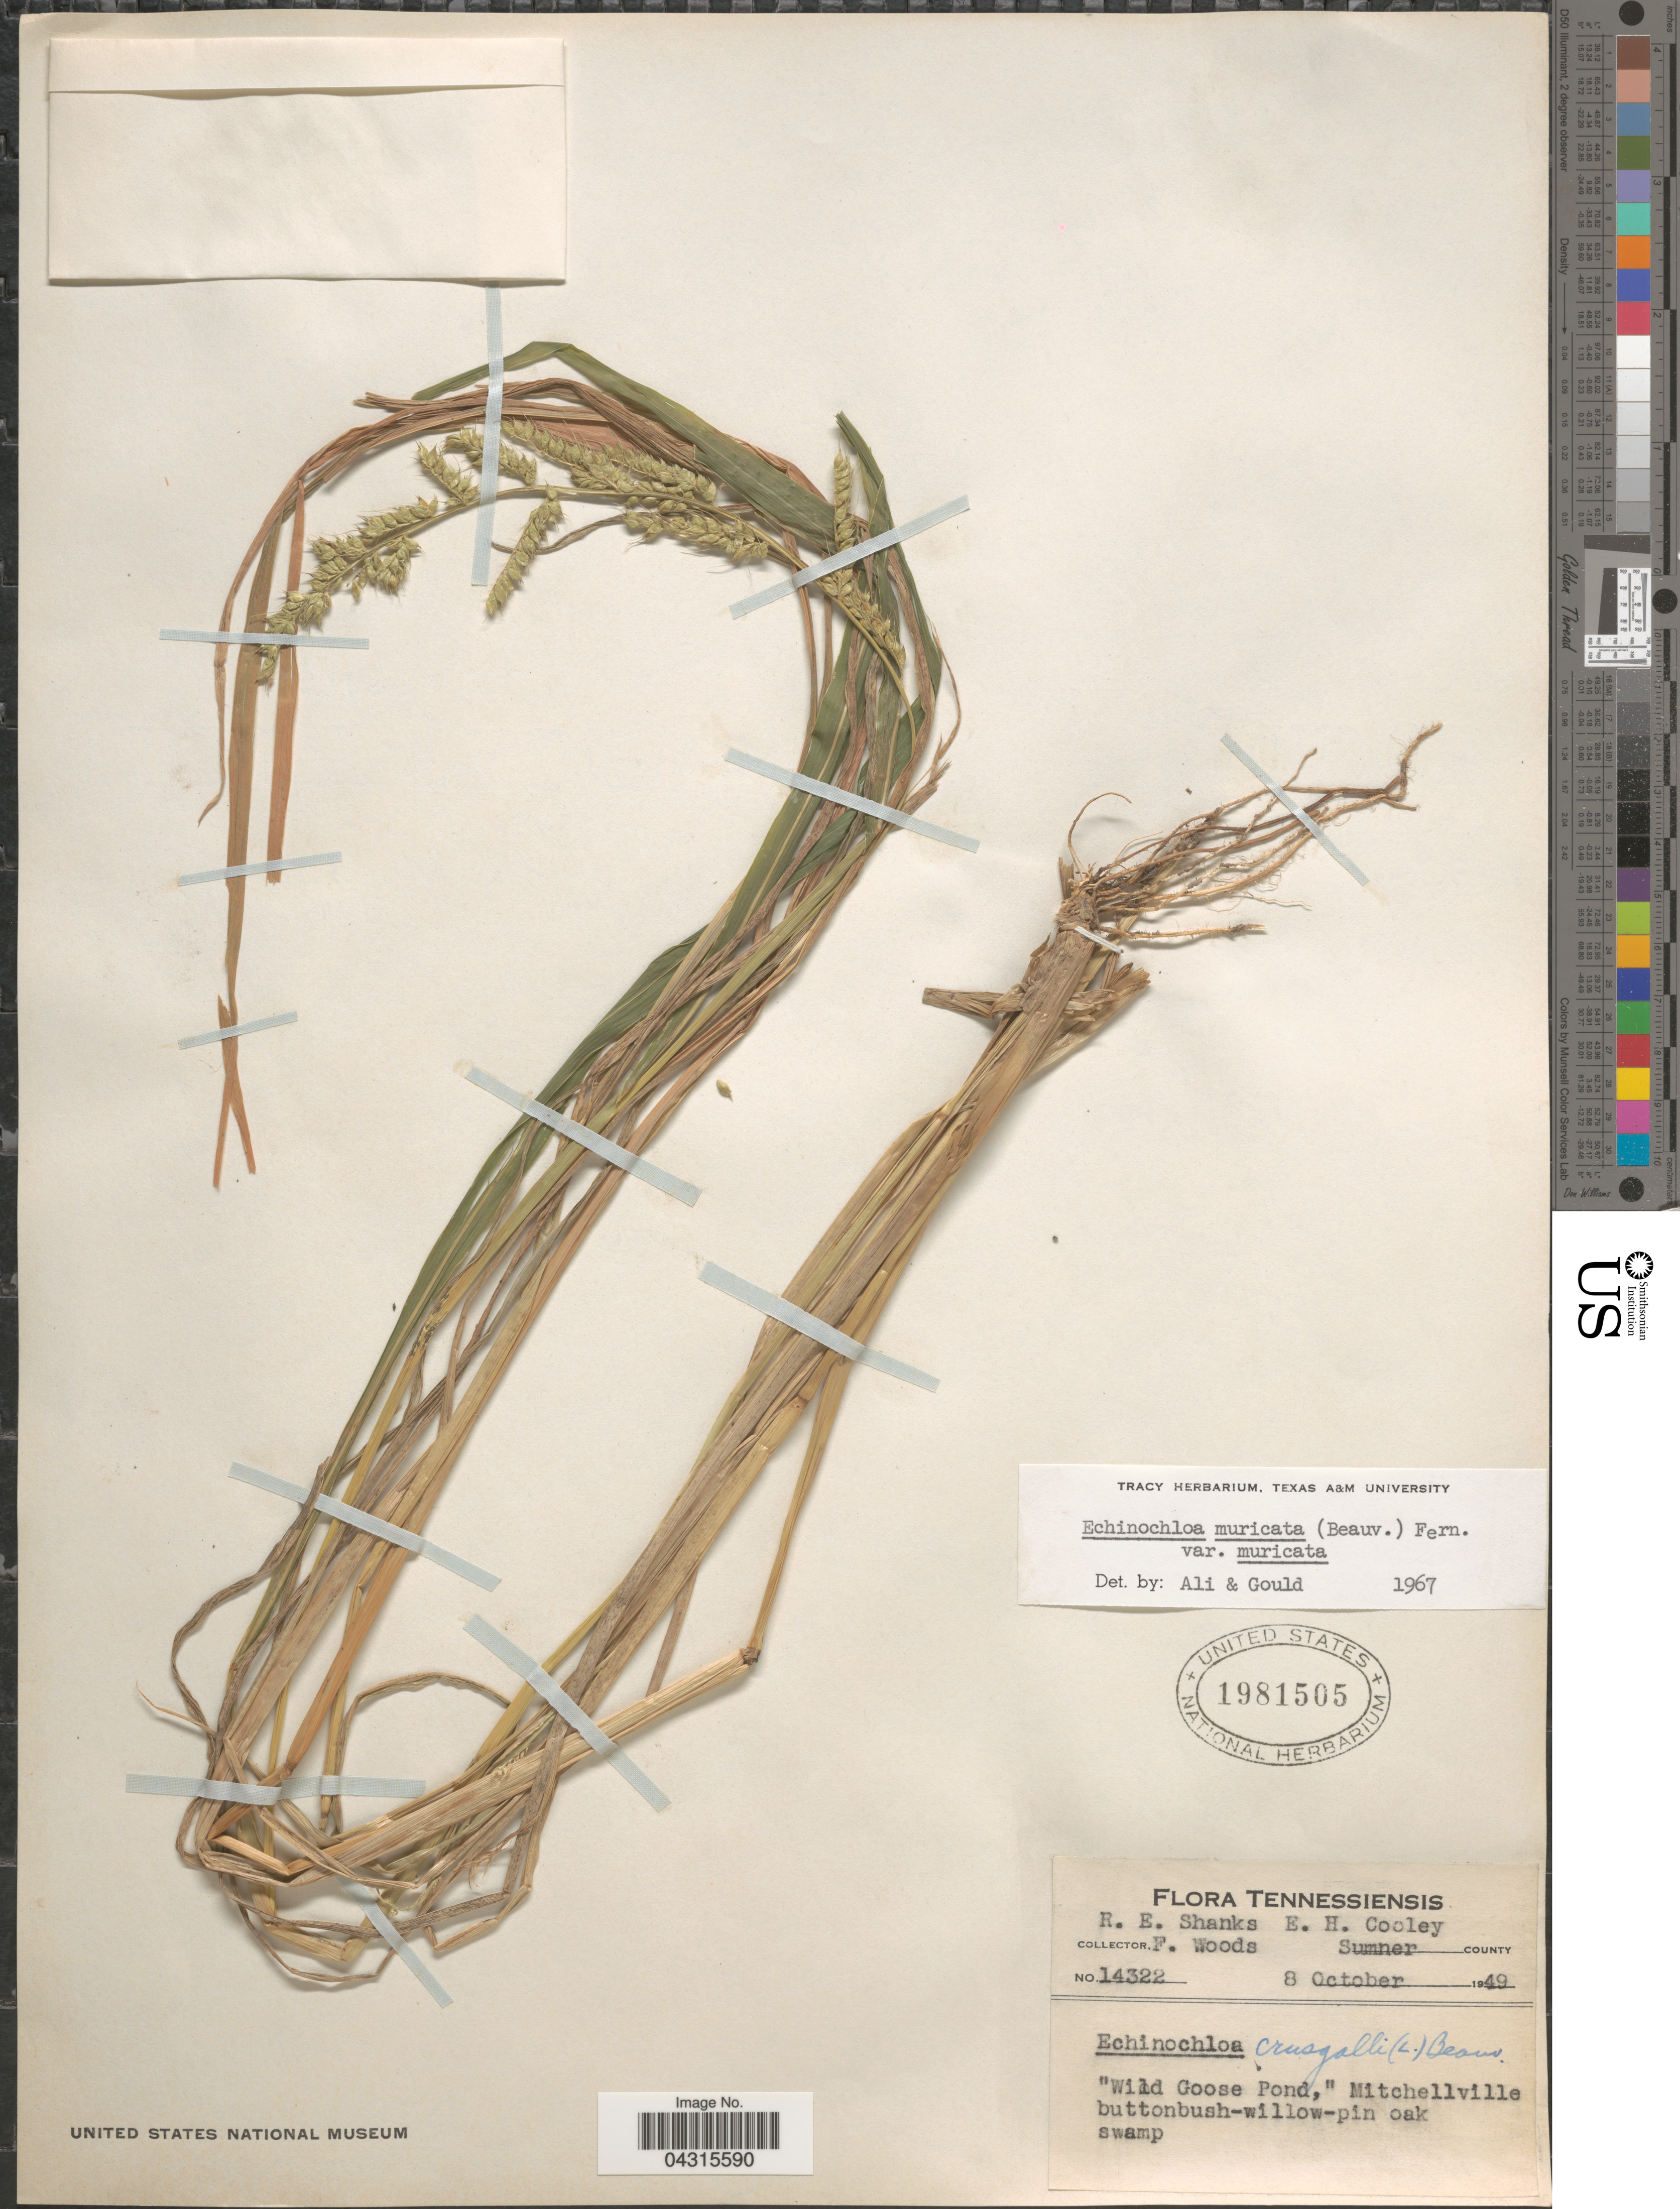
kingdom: Plantae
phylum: Tracheophyta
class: Liliopsida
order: Poales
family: Poaceae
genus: Echinochloa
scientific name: Echinochloa muricata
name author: (P. Beauv.) Fernald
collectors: R. Shanks, E. H. Cooley & P. Woods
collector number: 14322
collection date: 1949-10-08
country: United States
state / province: Tennessee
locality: Sumner County. "Wild Goose Pond," Mtchellville buttonbush-willow-pin oak swamp.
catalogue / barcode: US 1981505